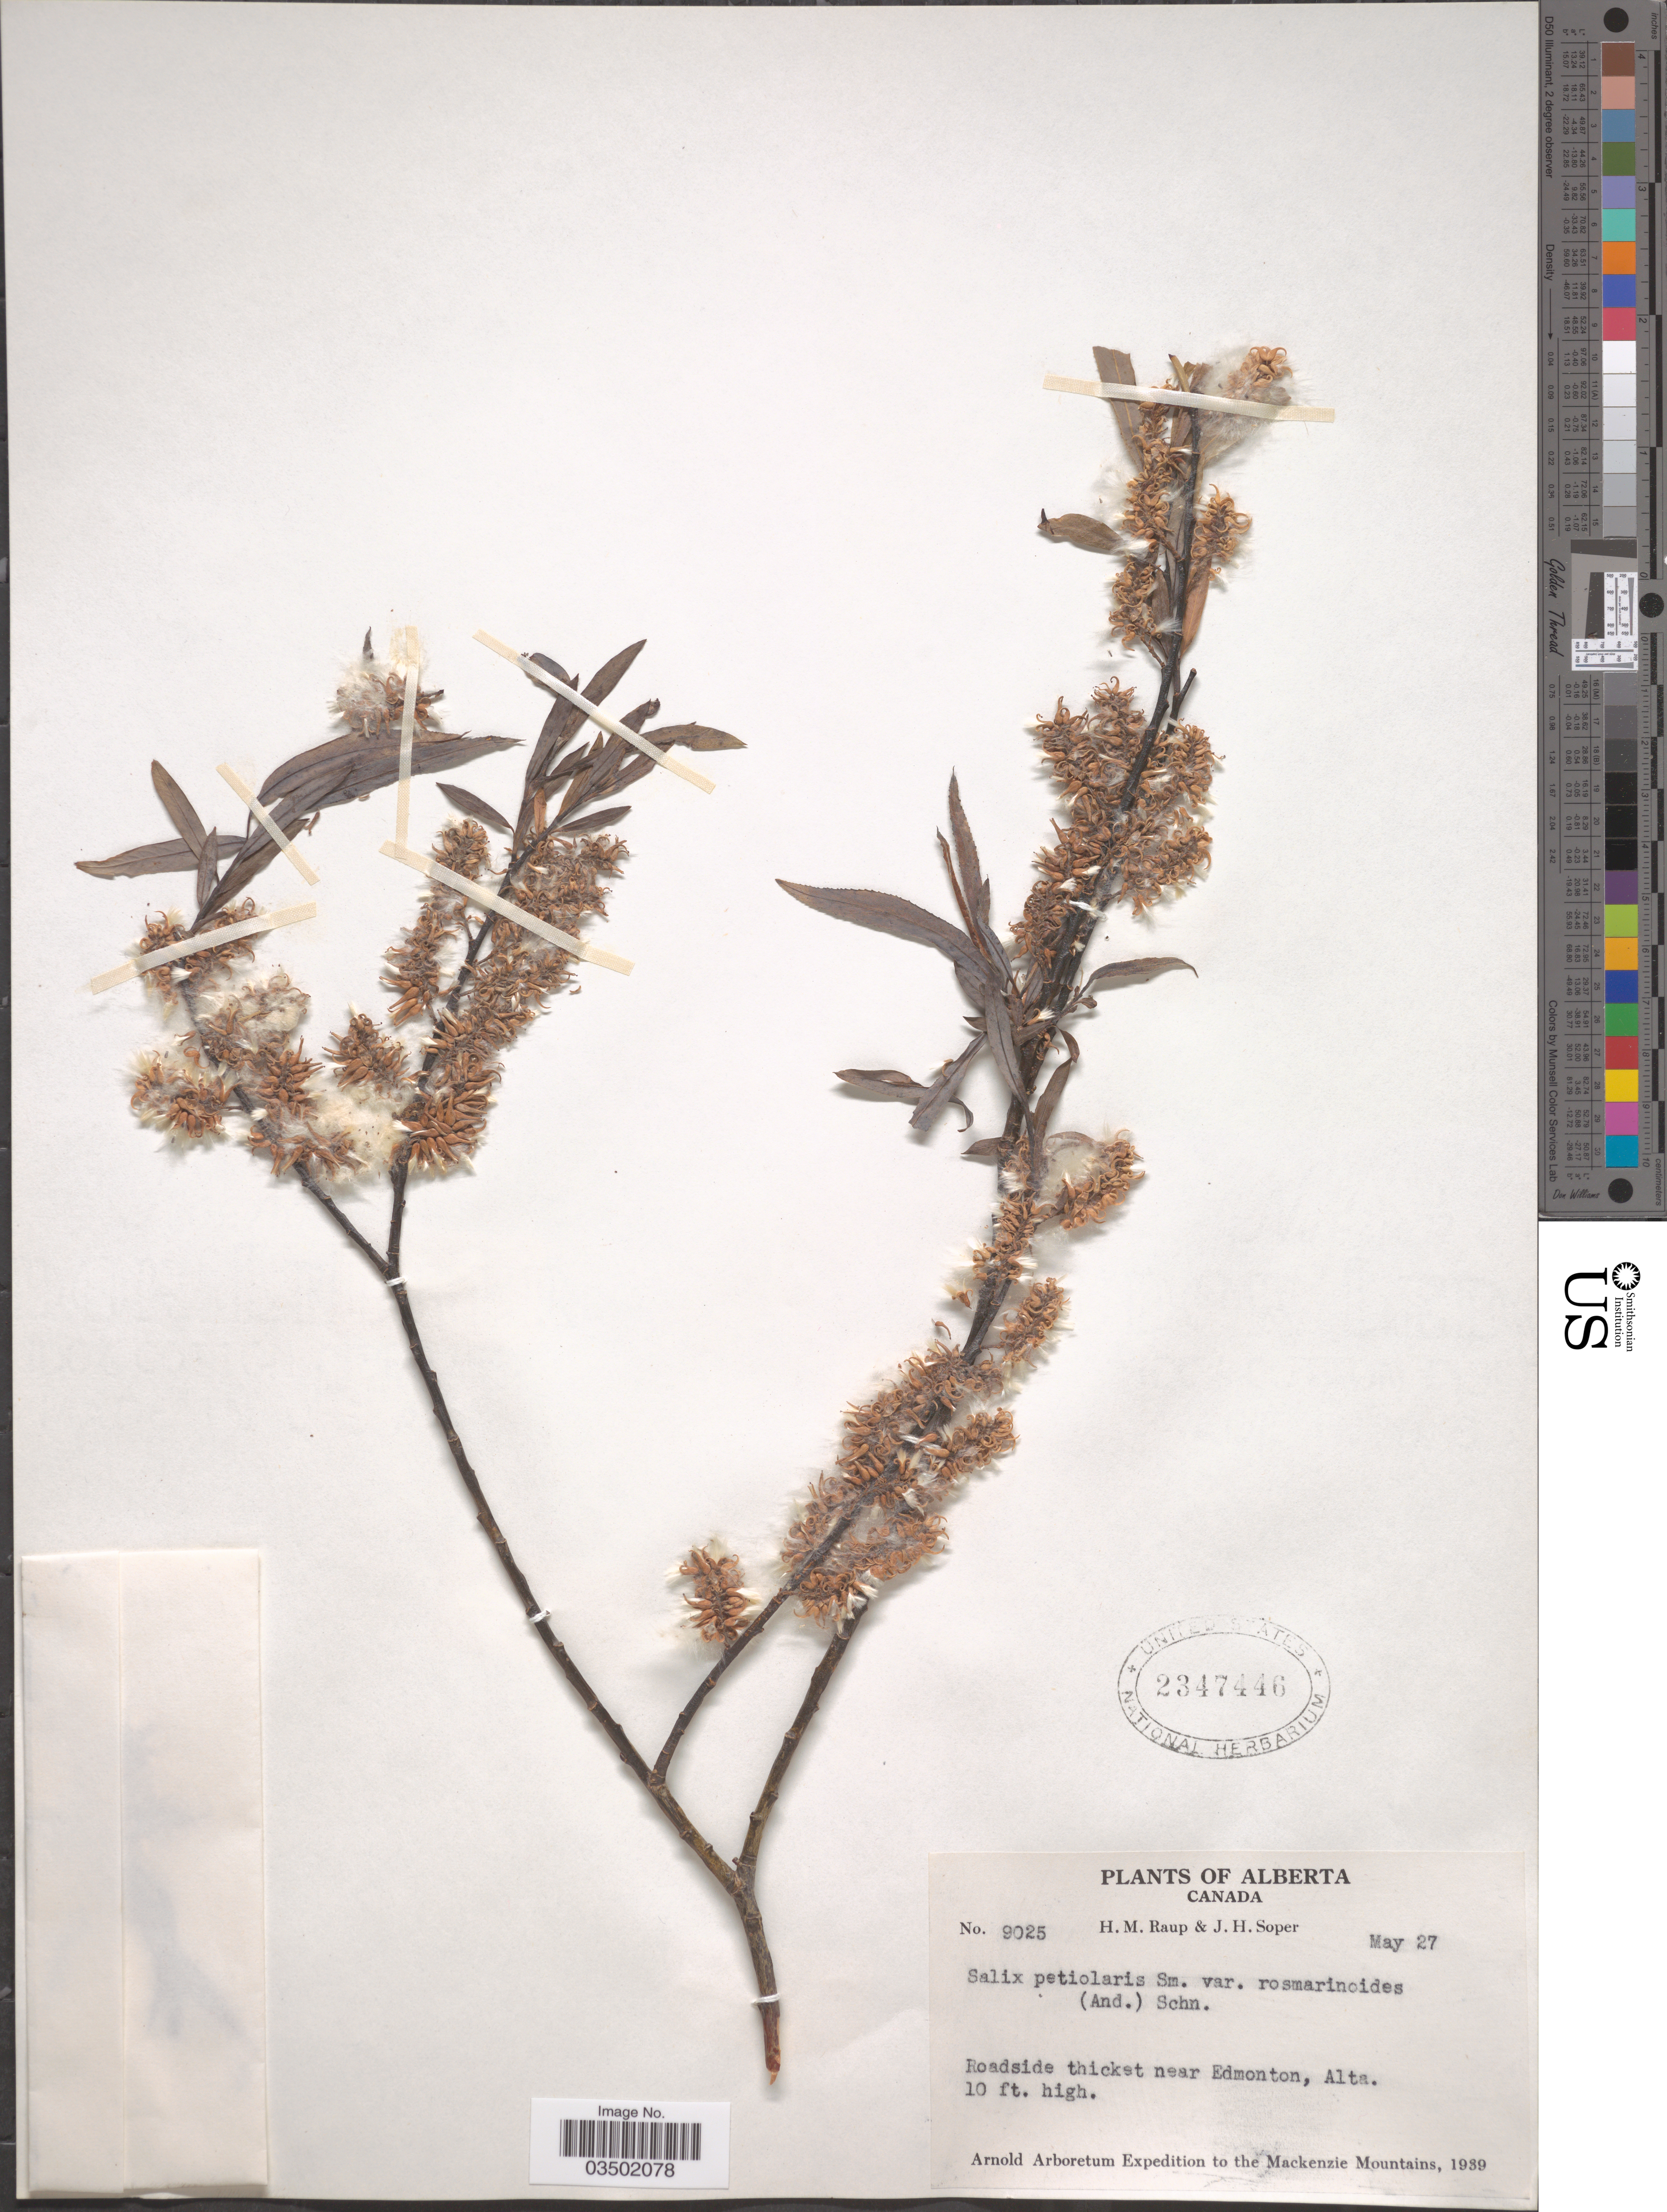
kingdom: Plantae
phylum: Tracheophyta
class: Magnoliopsida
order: Malpighiales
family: Salicaceae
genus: Salix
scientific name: Salix petiolaris var. rosmarinoides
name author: (Andersson) C.K. Schneid.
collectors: H. Raup & J. H. Soper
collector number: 9025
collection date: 1939-05-27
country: Canada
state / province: Alberta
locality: Near Edmonton, Alta. Mackenzie Mountains.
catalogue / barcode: US 2347446